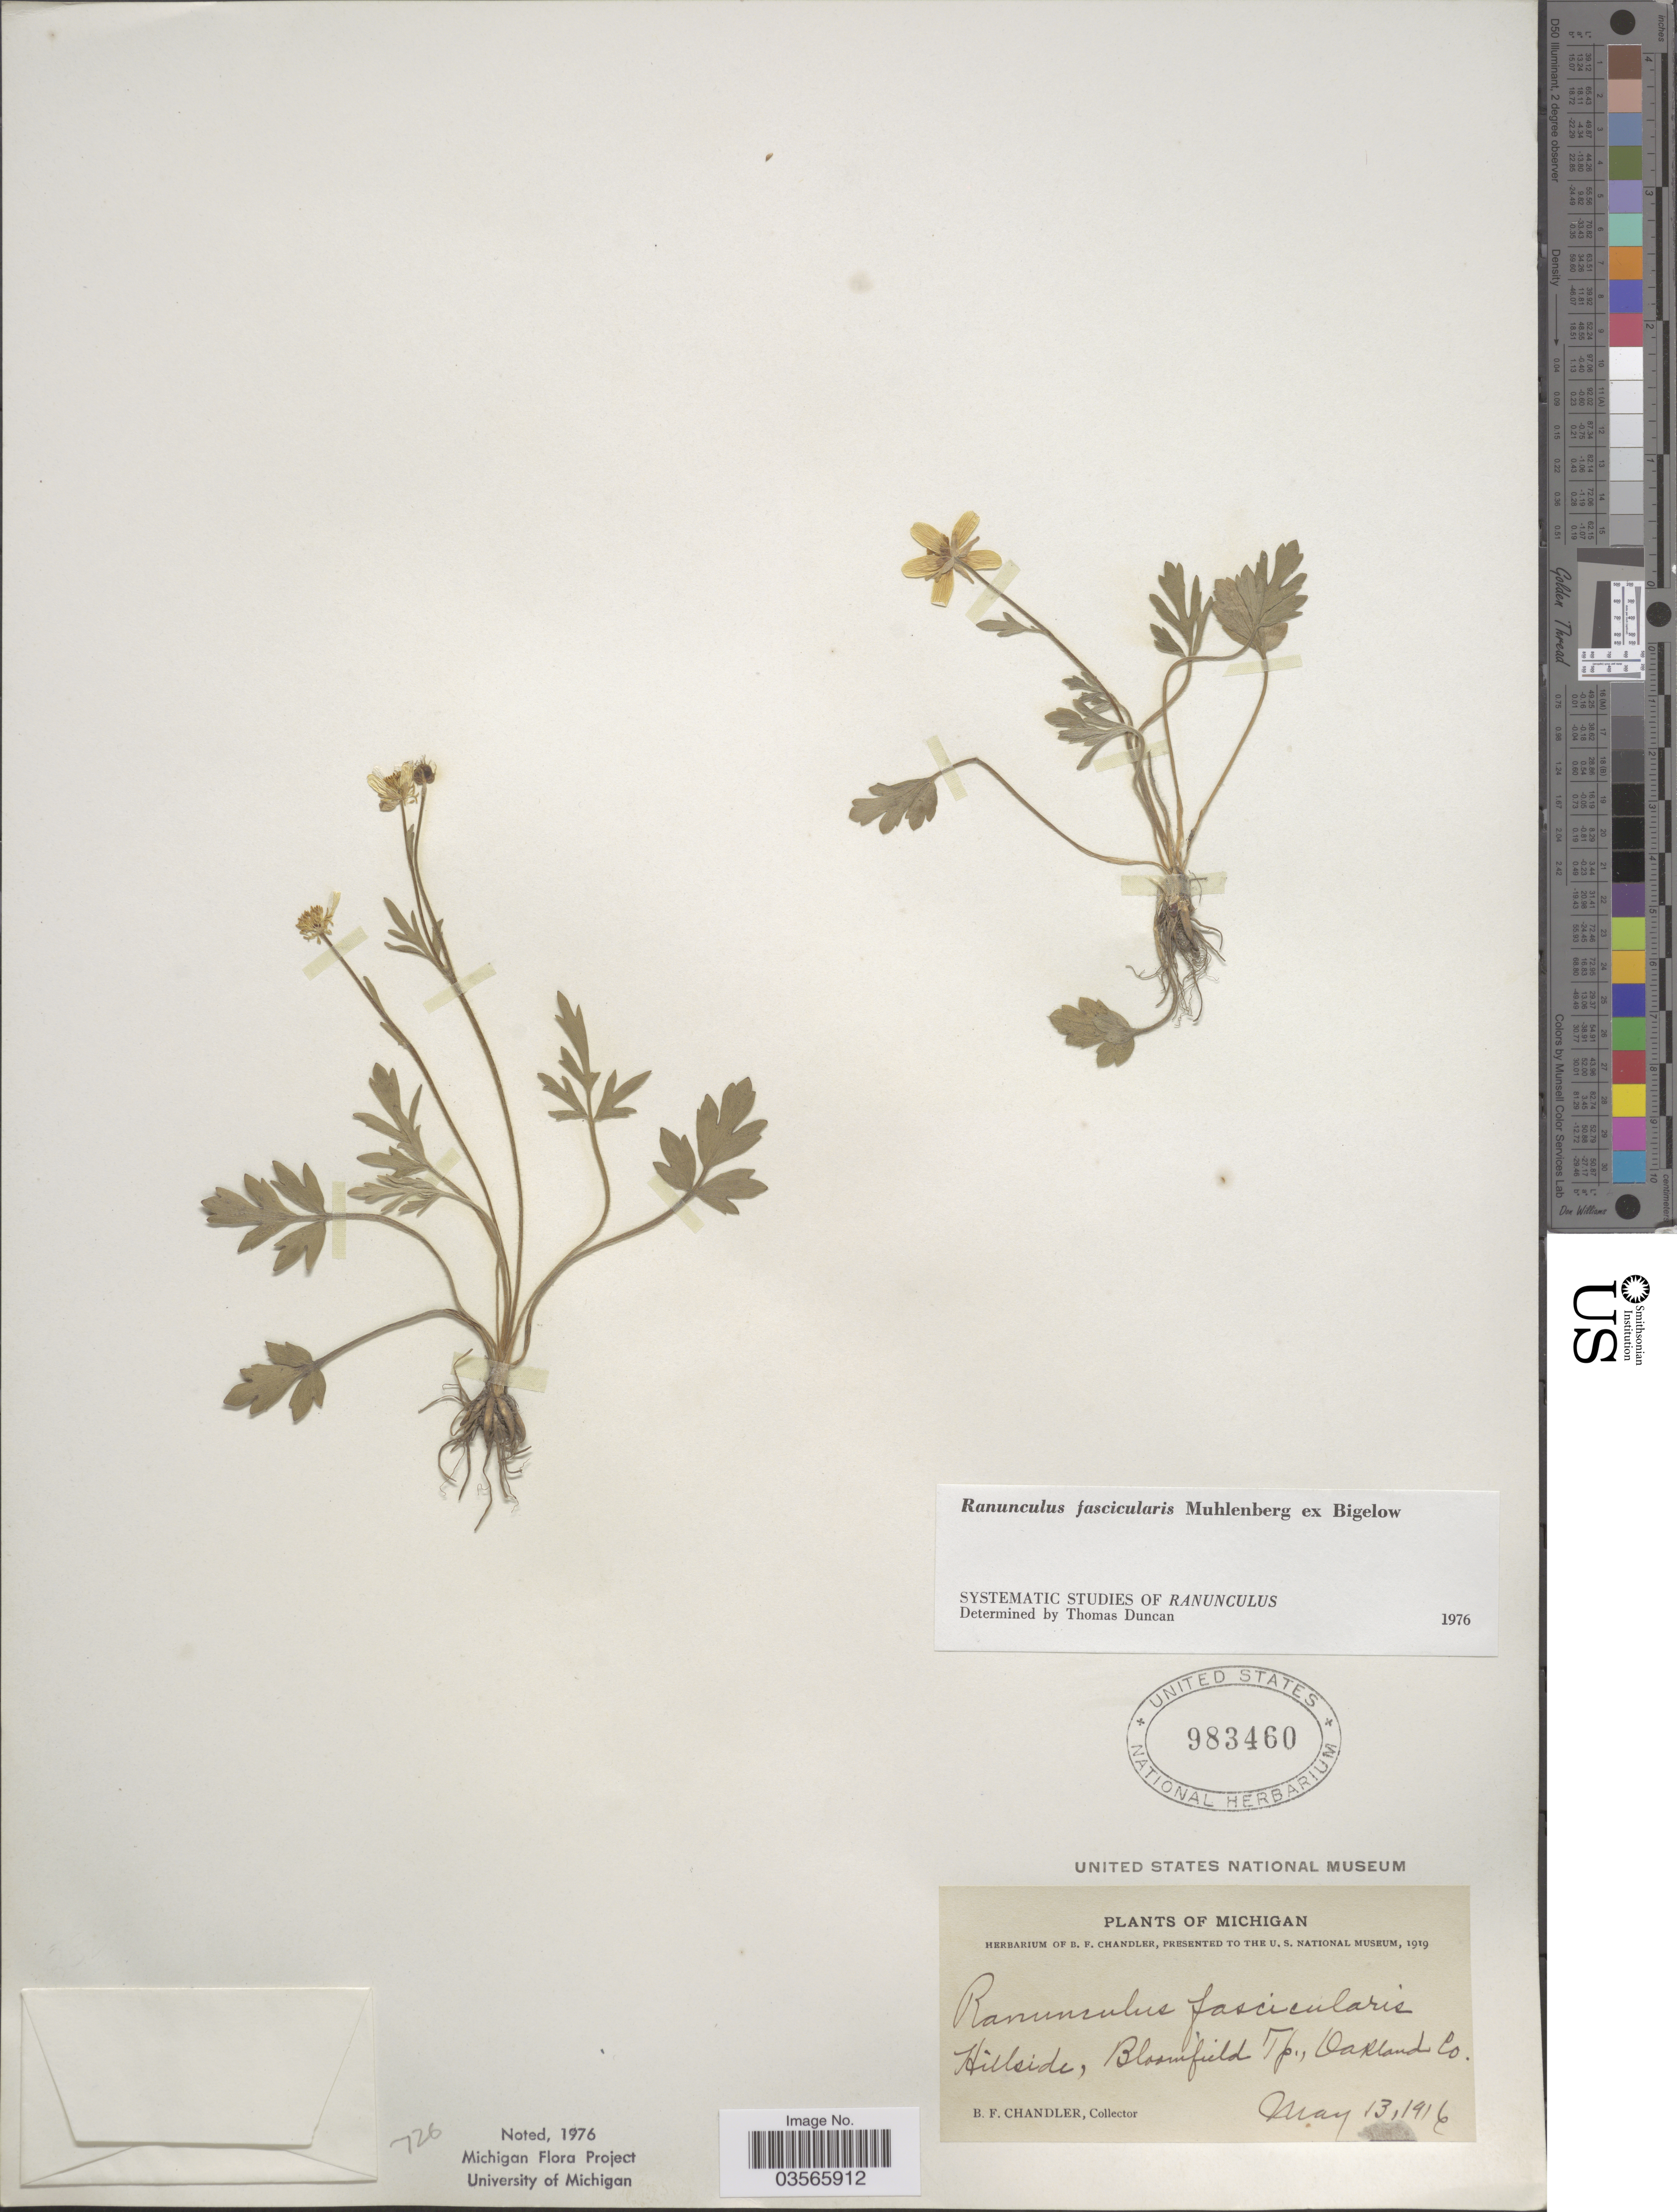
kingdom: Plantae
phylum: Tracheophyta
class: Magnoliopsida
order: Ranunculales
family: Ranunculaceae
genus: Ranunculus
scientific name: Ranunculus fascicularis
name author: Muhl. ex Bigelow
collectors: B. F. Chandler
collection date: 1916-05-13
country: United States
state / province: Michigan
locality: Hillside, Bloomfield Tp., Oakland Co.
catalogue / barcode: US 983460